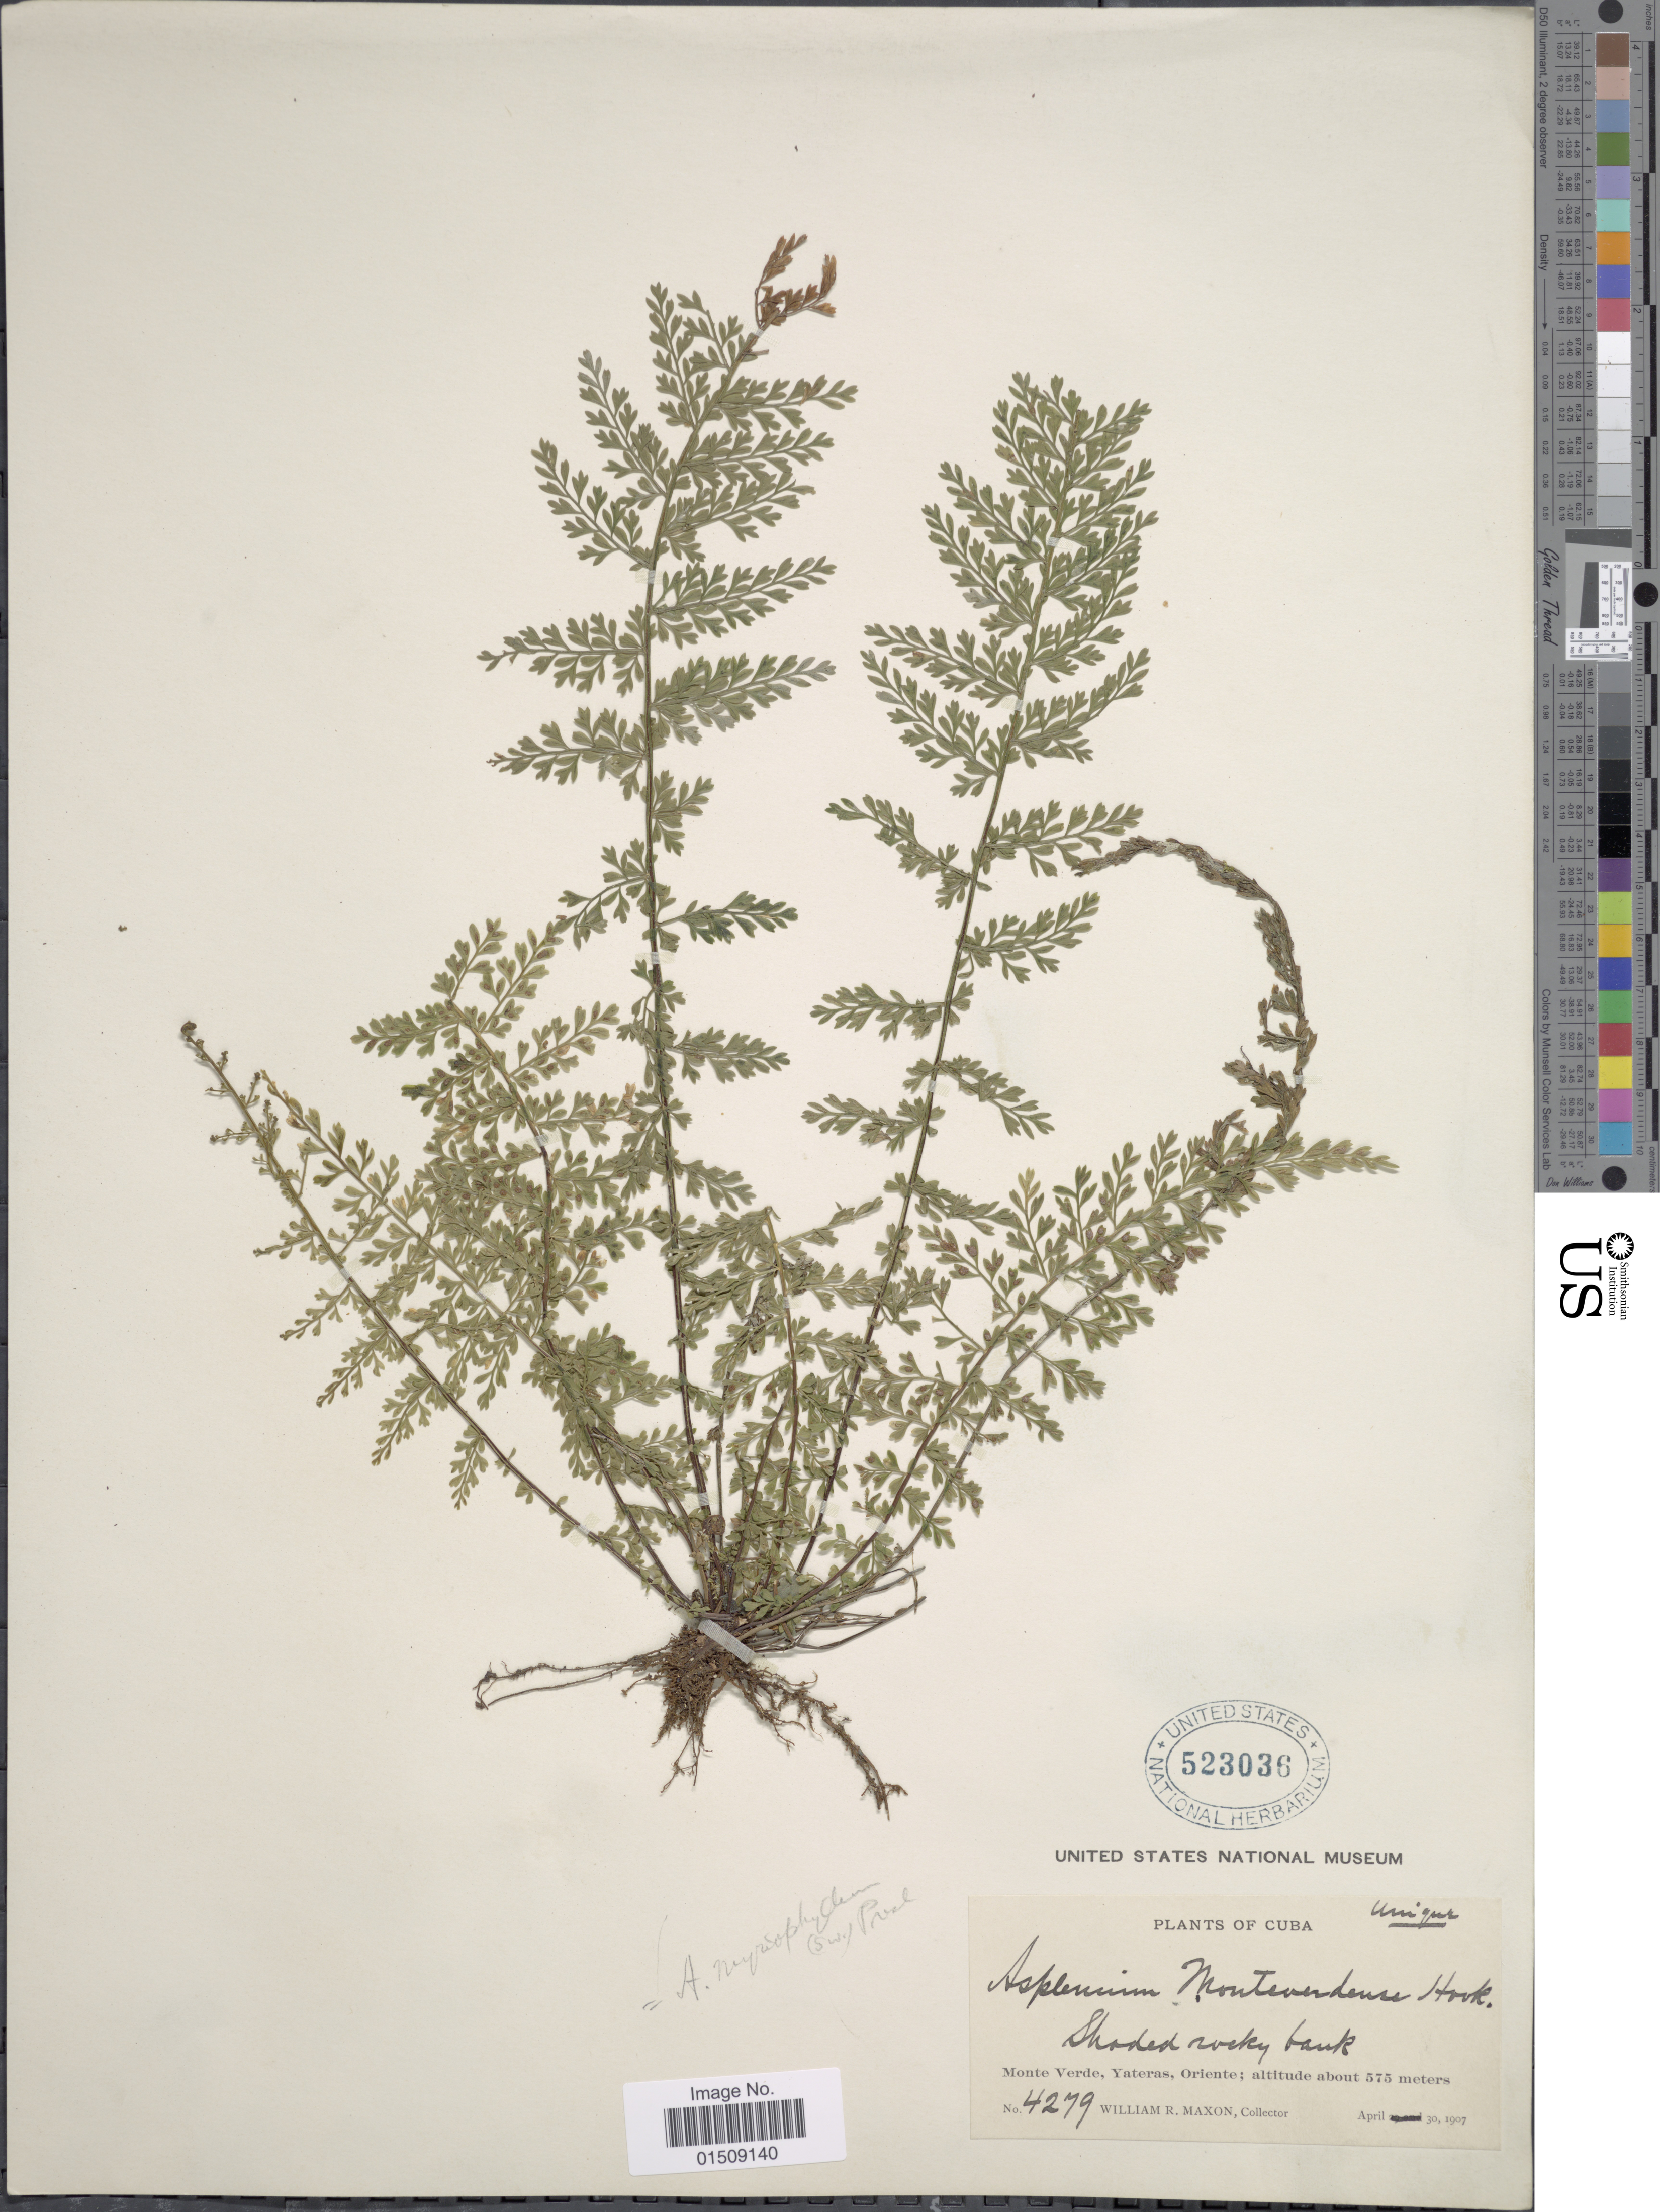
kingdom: Plantae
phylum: Tracheophyta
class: Polypodiopsida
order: Polypodiales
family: Aspleniaceae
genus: Asplenium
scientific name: Asplenium myriophyllum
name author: (Sw.) C. Presl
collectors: W. R. Maxon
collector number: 4279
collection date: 1907-04-30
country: Cuba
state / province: Oriente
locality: Monte Verde, Yateras, Oriente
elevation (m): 575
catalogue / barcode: US 423036